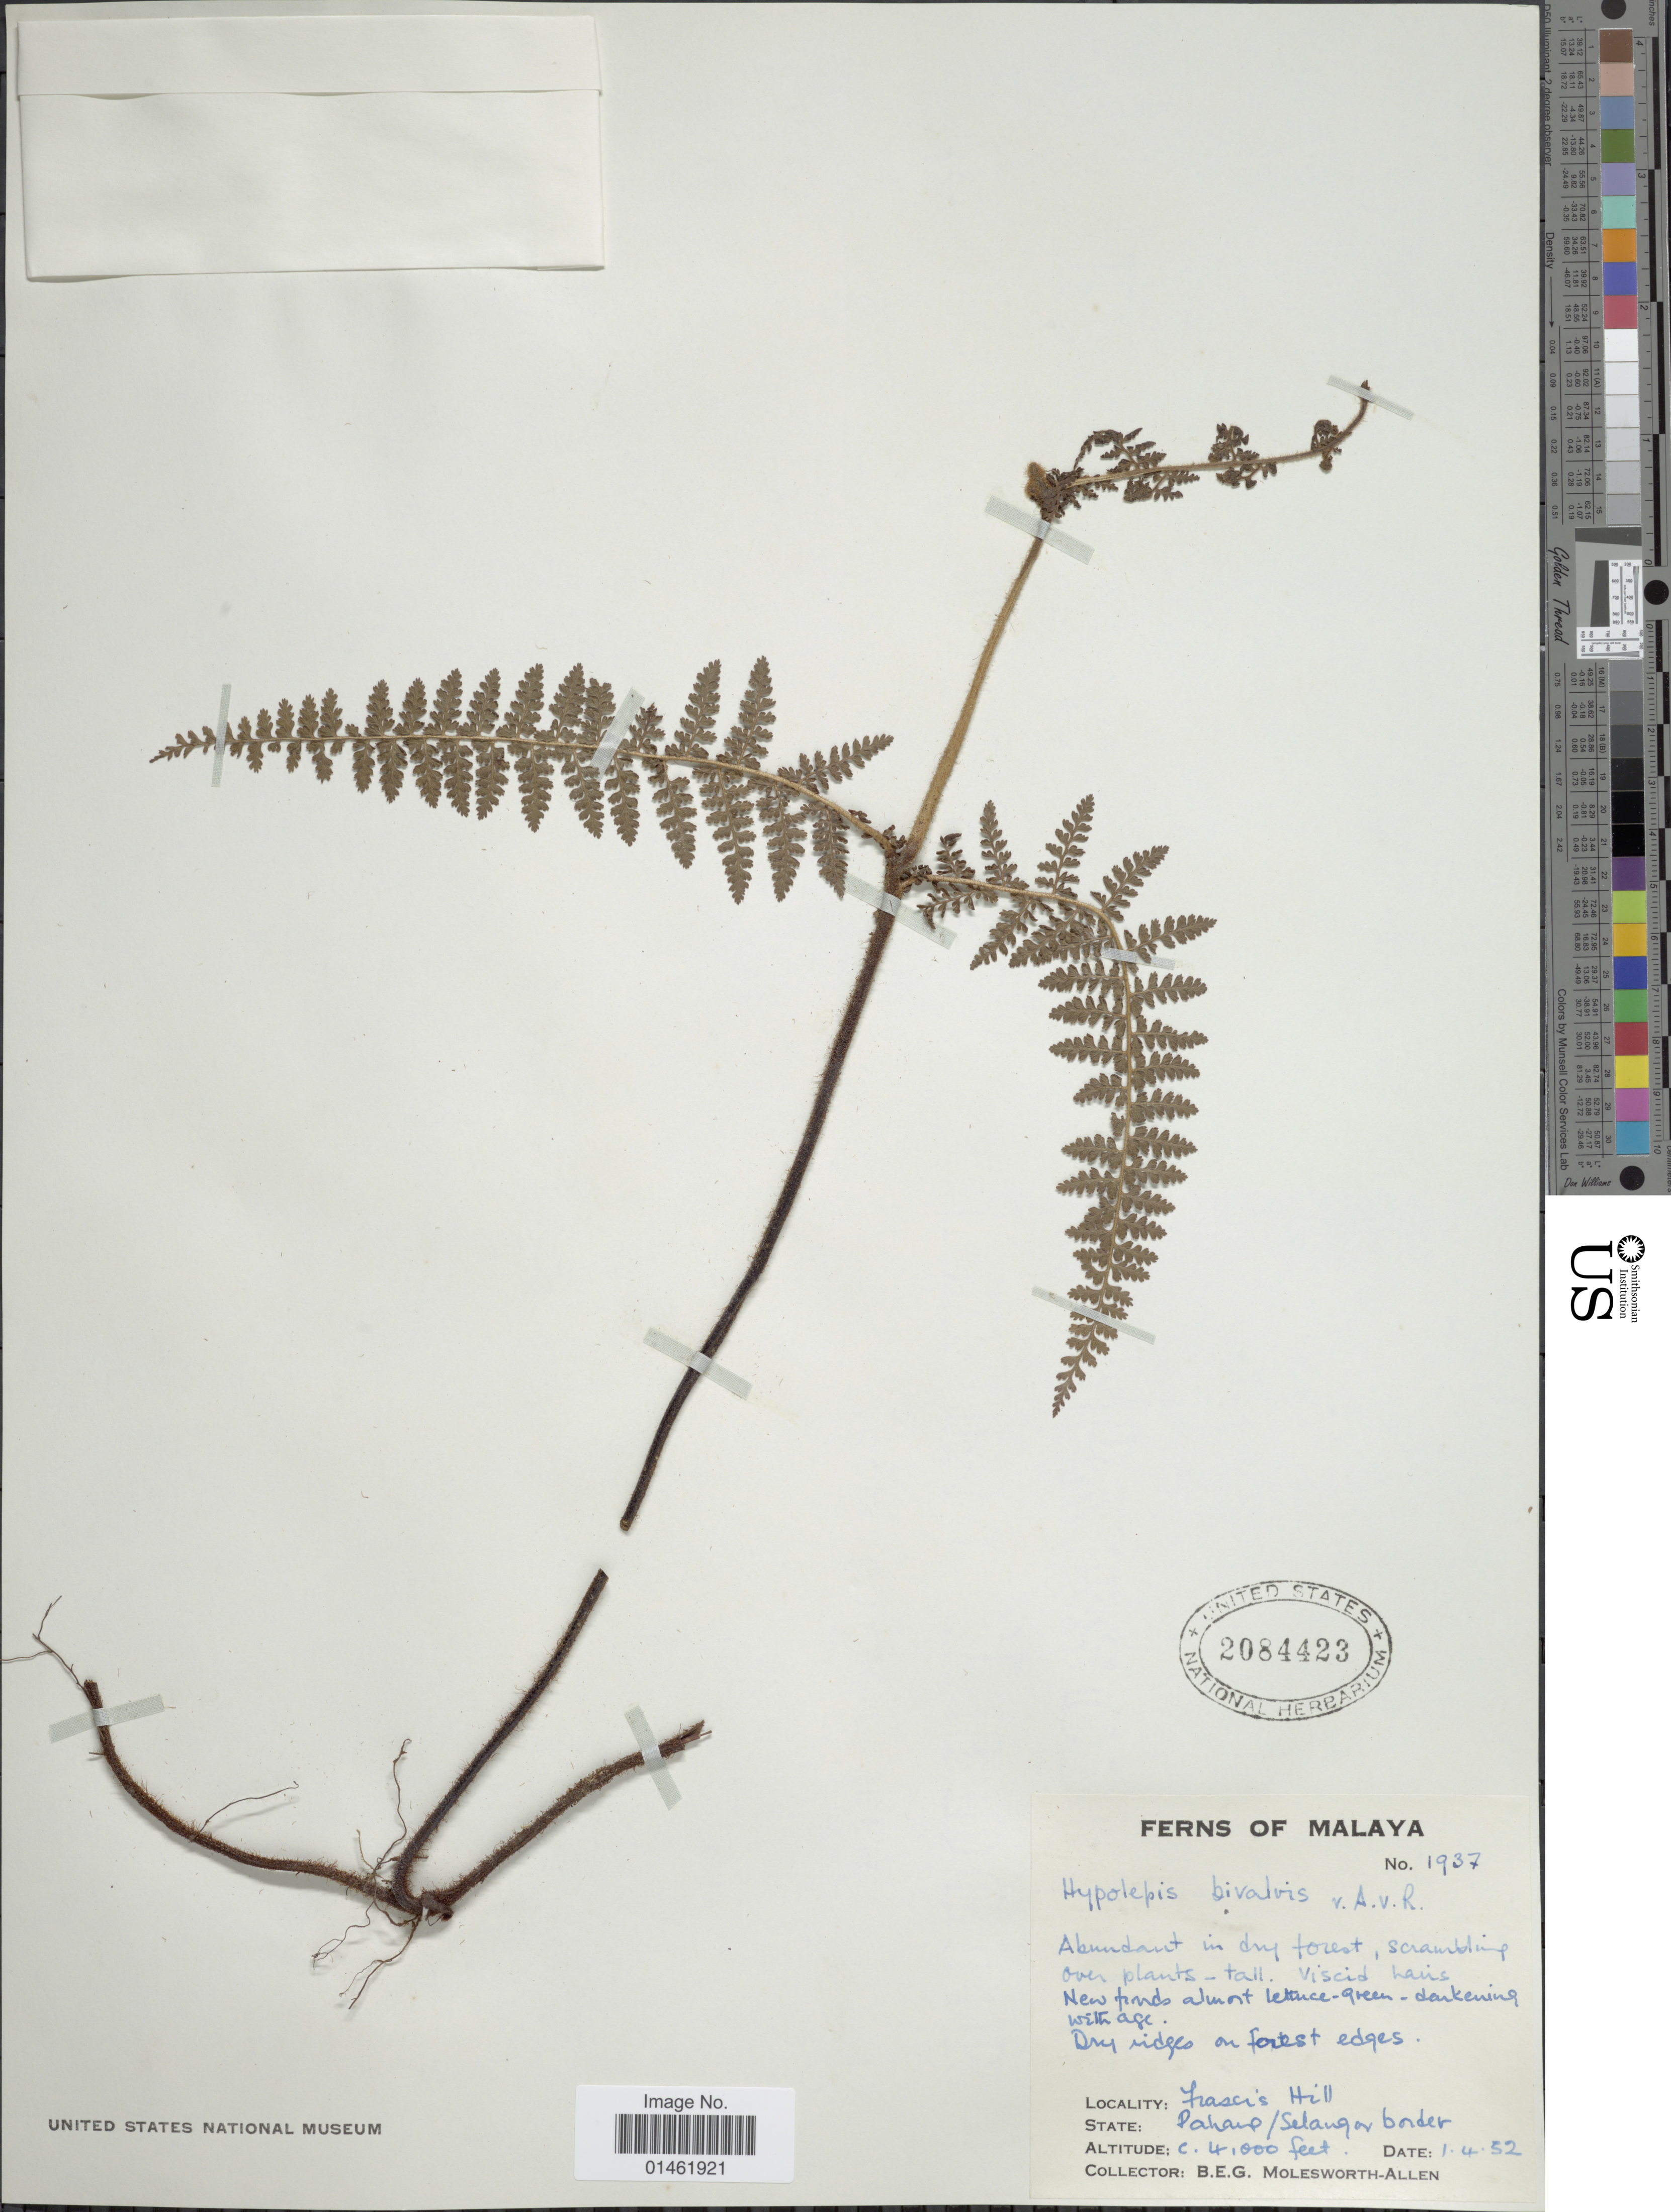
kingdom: Plantae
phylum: Tracheophyta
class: Polypodiopsida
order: Polypodiales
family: Dennstaedtiaceae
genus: Paesia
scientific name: Paesia bivalvis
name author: (Alderw.) R.M. Tryon & A.F. Tryon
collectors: B. E. G. Molesworth-Allen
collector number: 1937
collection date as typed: Transcribed d/m/y: 1/4/52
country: Malaysia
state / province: Pahang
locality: Malaya, Fraser's Hill, Pahang Selangor border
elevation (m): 1219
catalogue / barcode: US 2084423